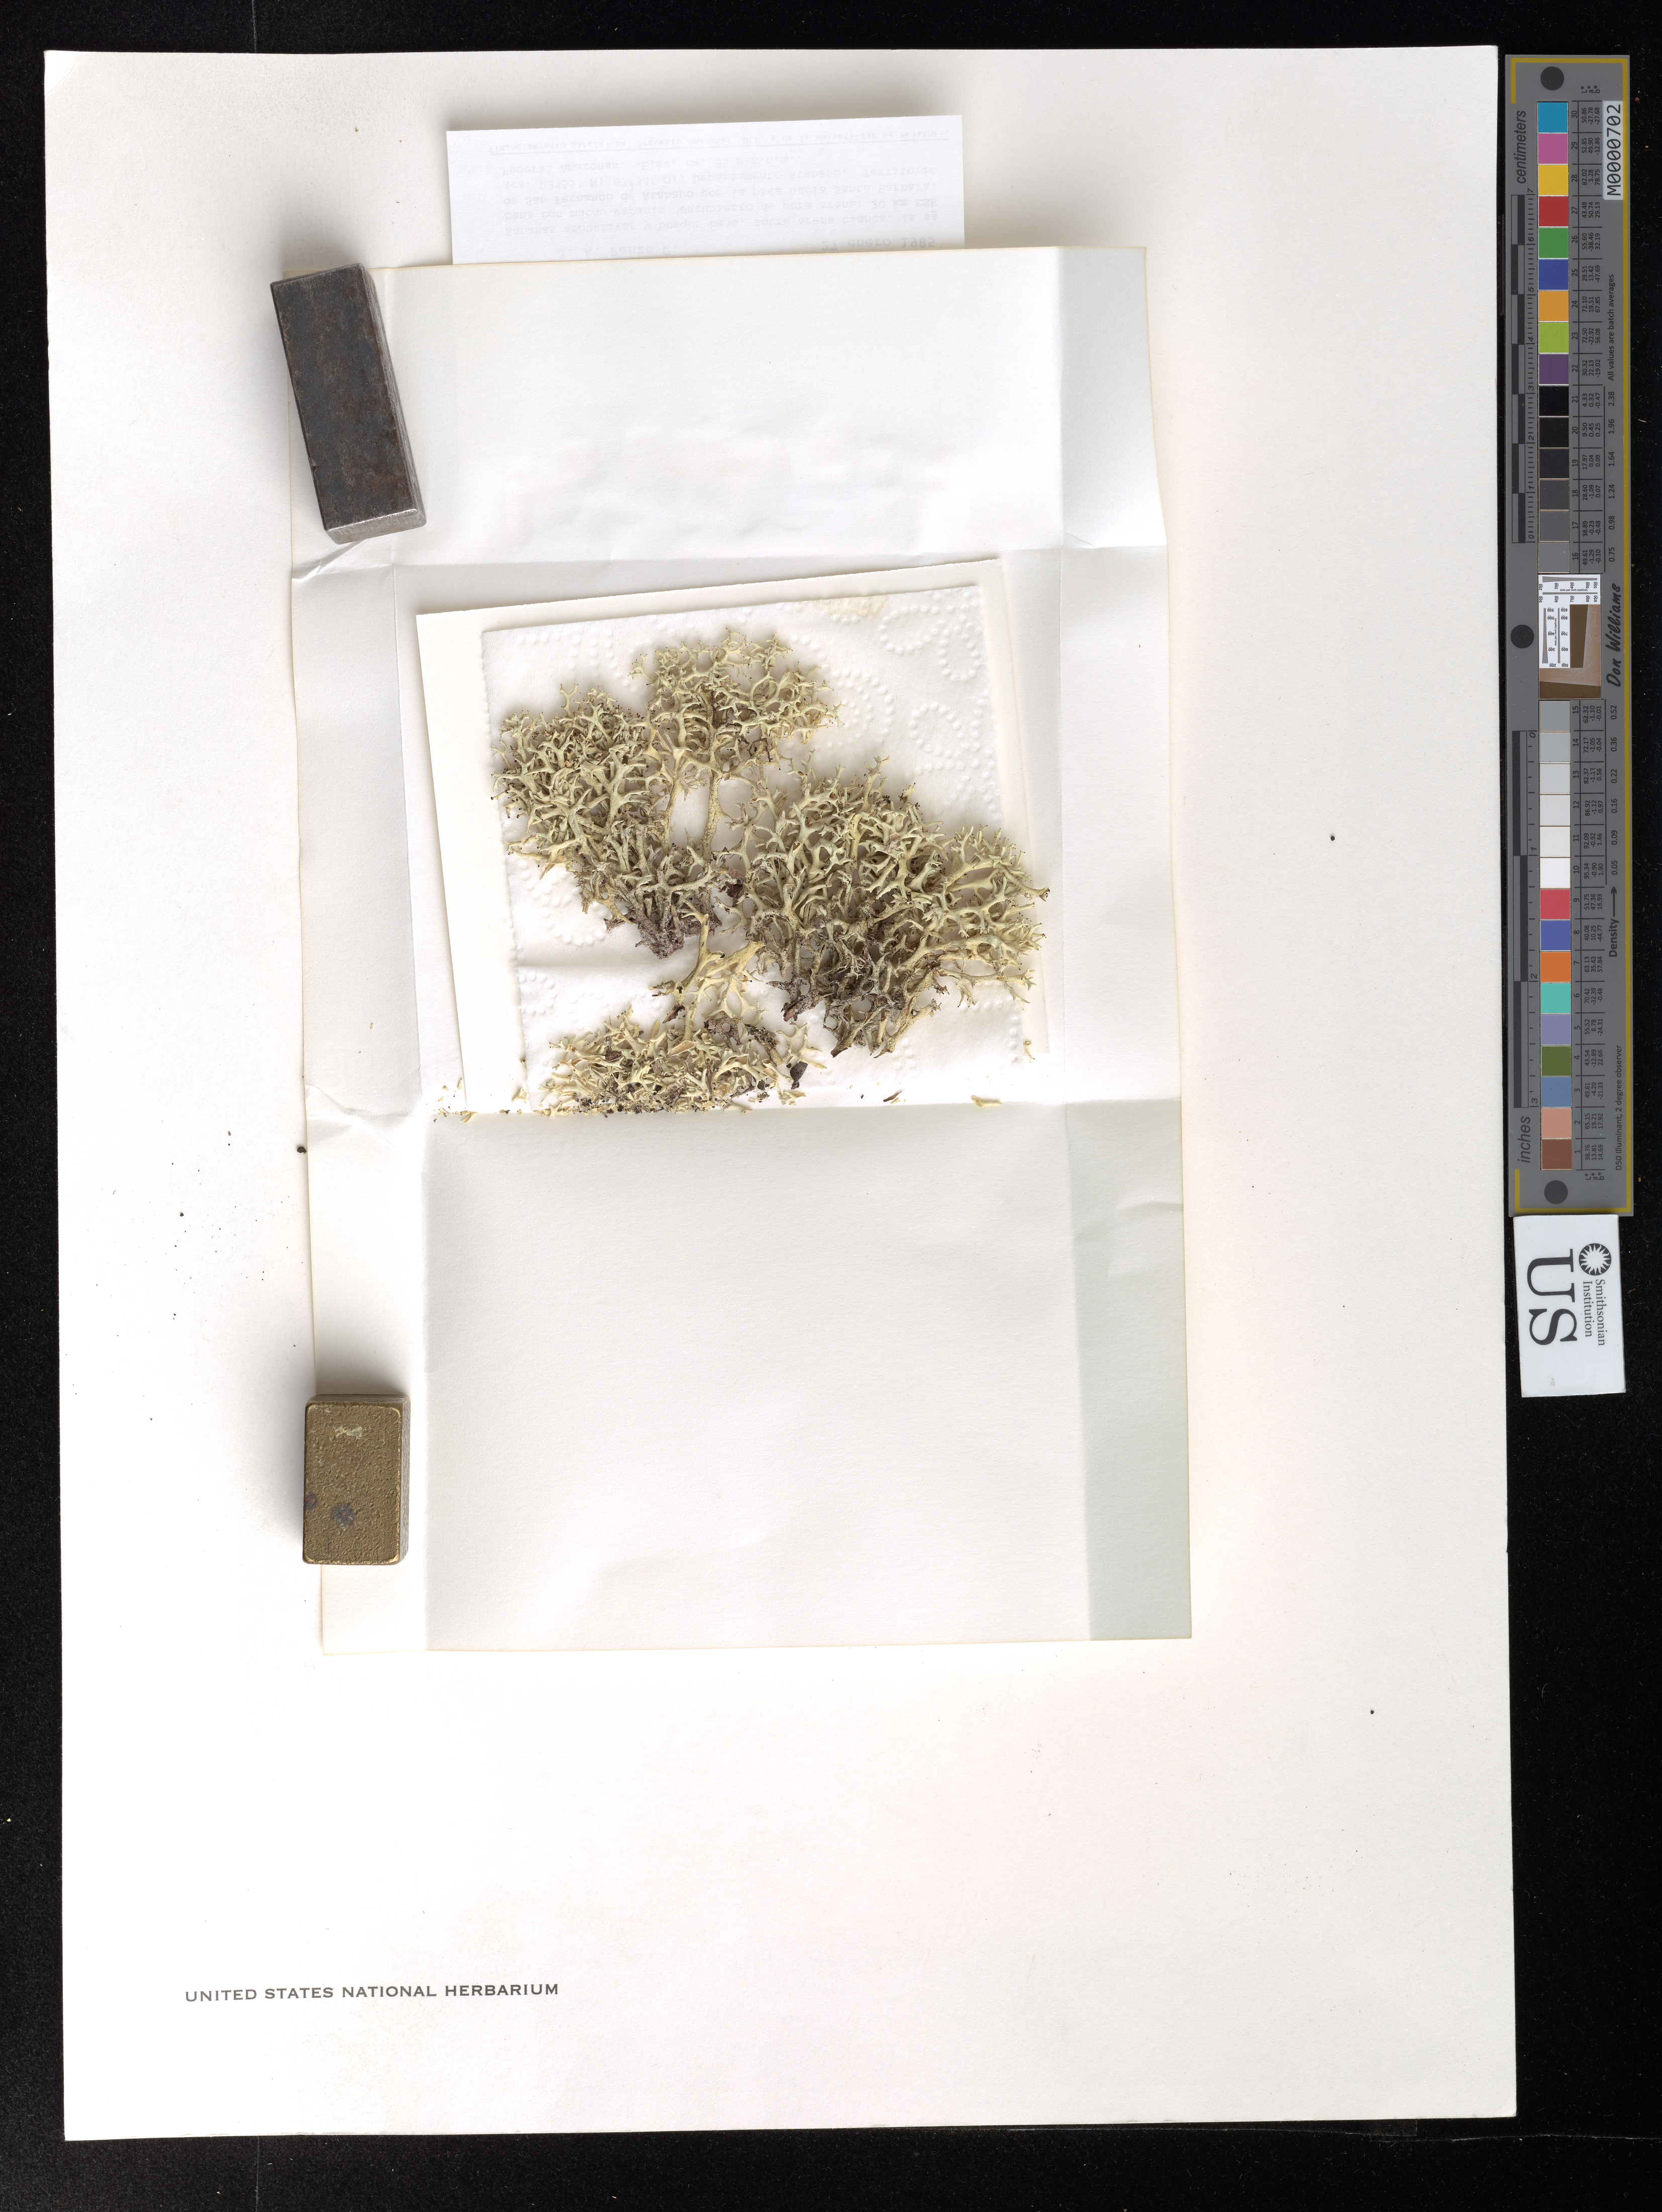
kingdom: Fungi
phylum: Ascomycota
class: Lecanoromycetes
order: Lecanorales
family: Cladoniaceae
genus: Cladonia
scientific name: Cladonia crassiuscula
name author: Ahti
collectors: S. S. Tillett, T. T. Ahti & J. Panza C.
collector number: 31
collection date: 1985-01-27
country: Venezuela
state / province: Amazonas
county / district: Atabapo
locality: San Fernando de Atabapo, 20 km ESE, por la pica hacia Santa Barbara.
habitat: Sabanas arbustivas y bosque bajo, sobre arena blanca, la sabana con mucho espacio descubierto de pura arena.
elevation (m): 85